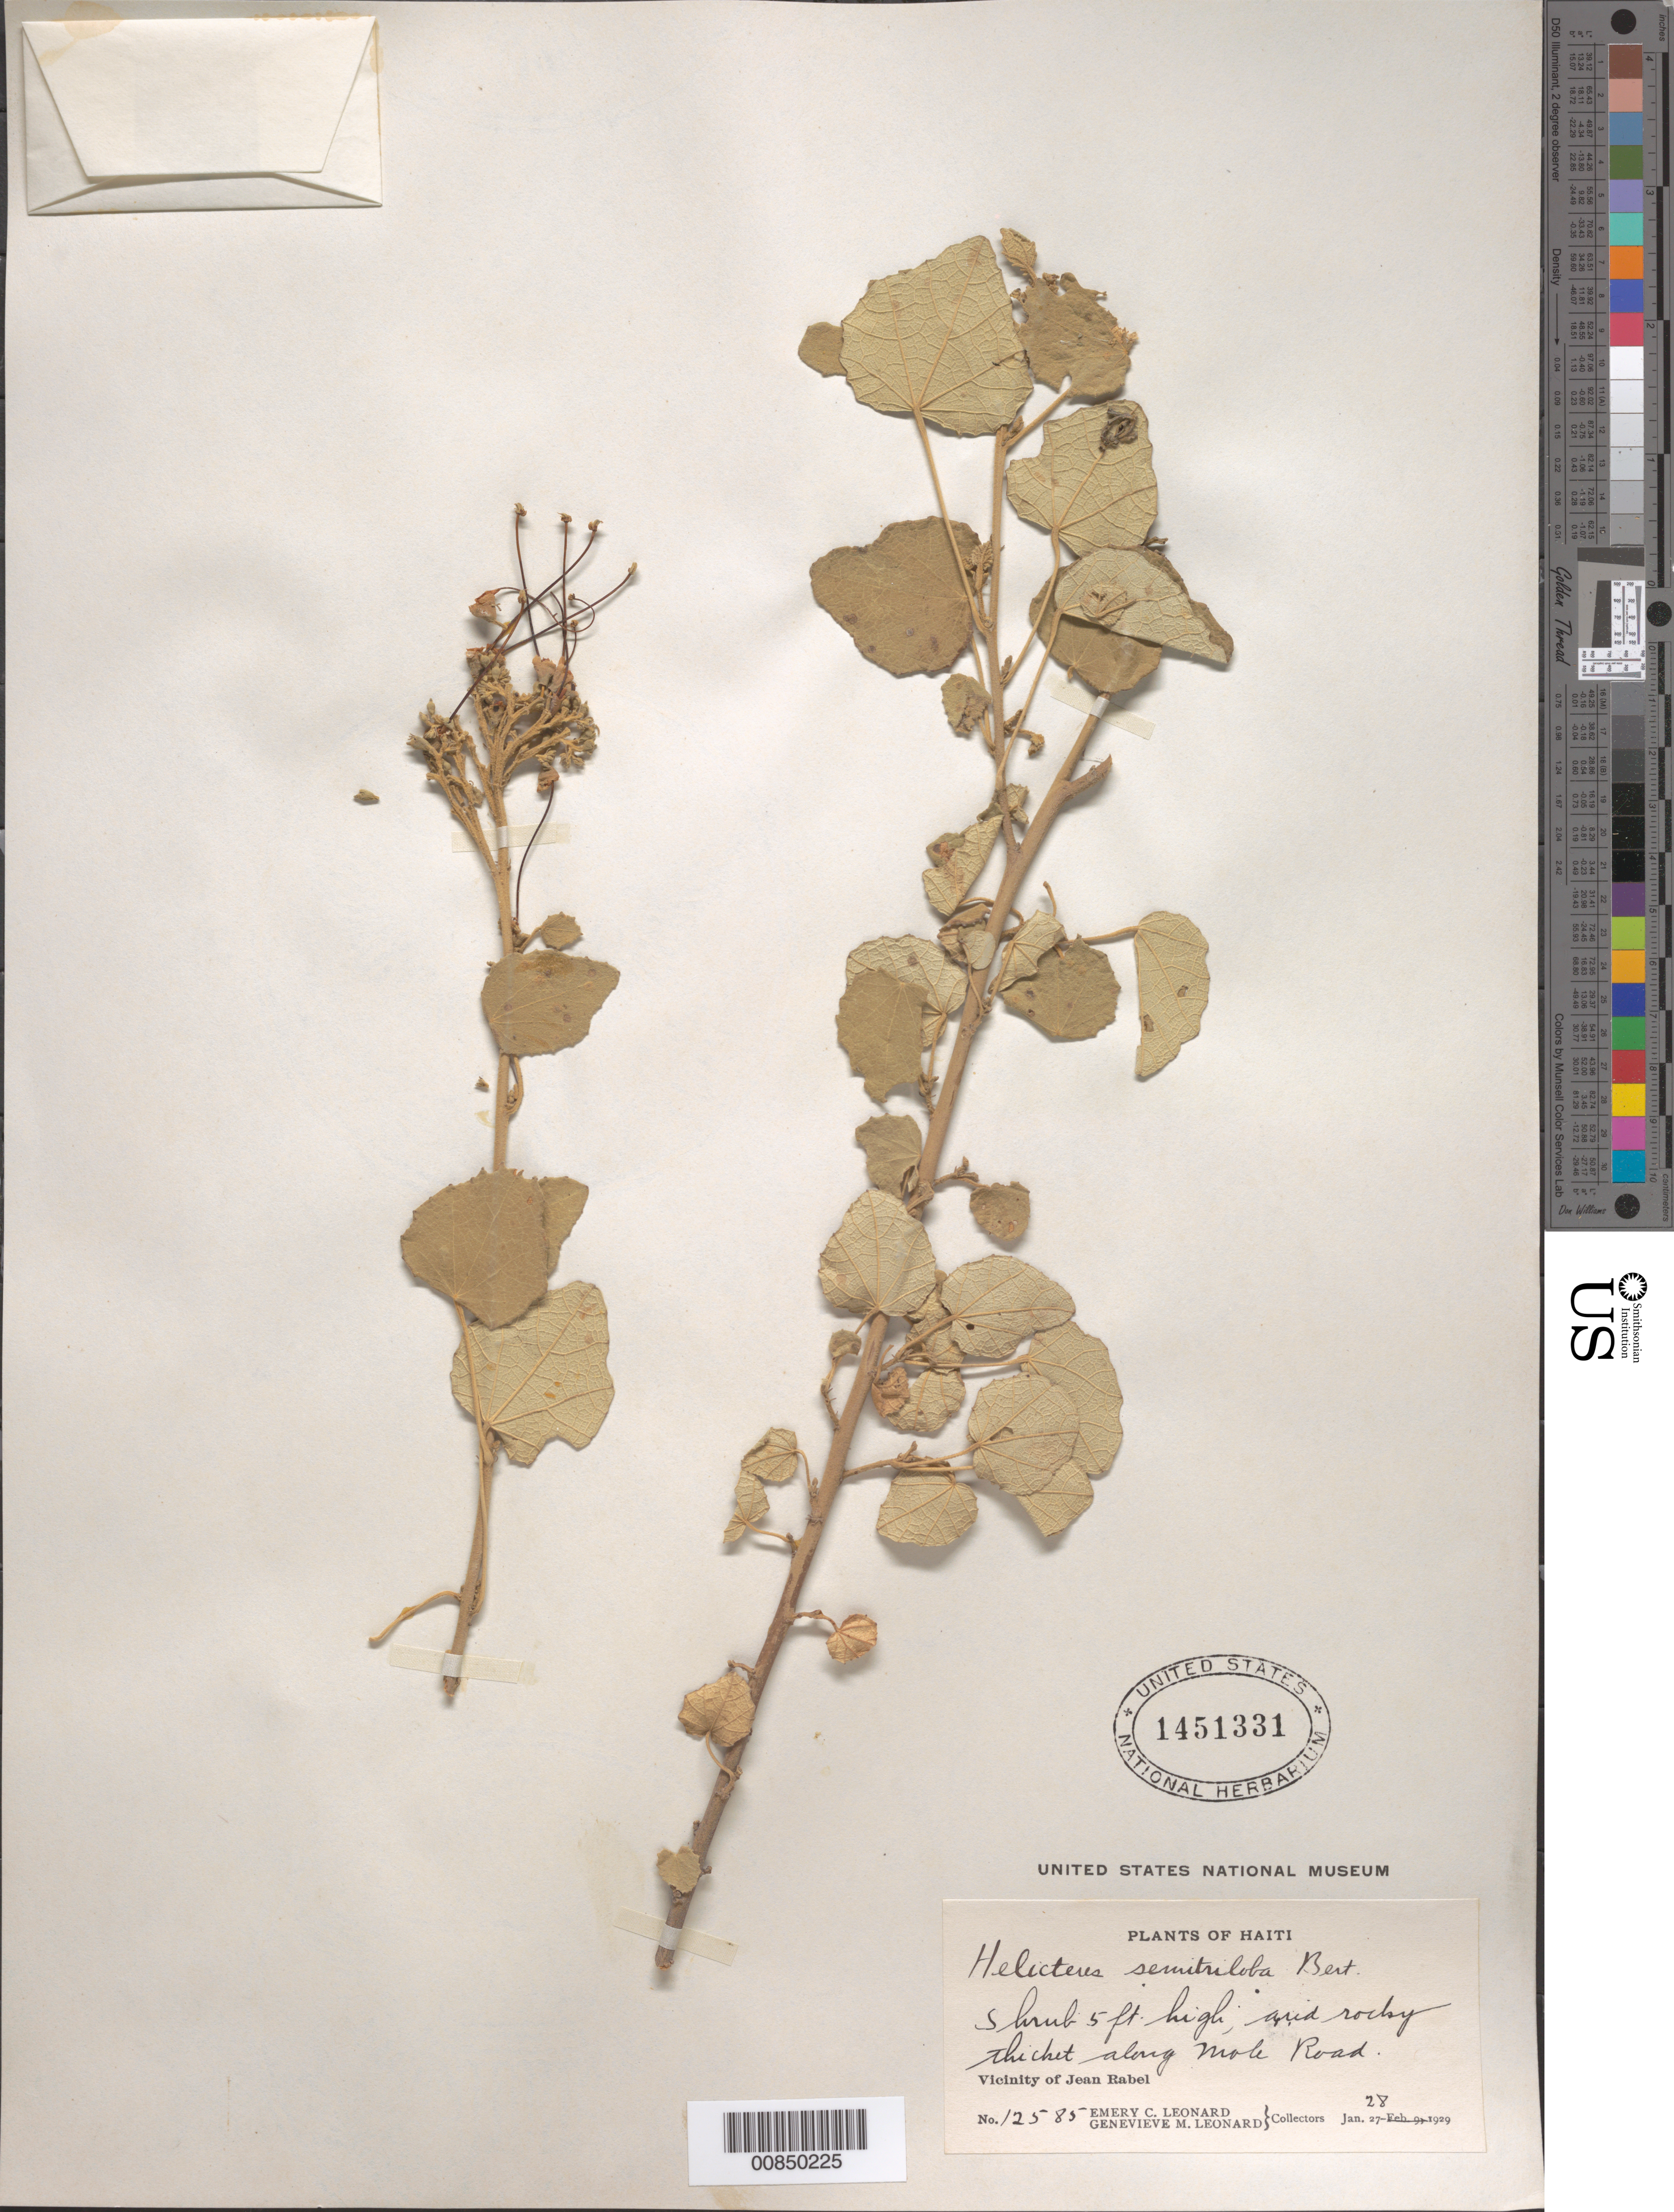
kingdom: Plantae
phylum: Tracheophyta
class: Magnoliopsida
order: Malvales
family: Malvaceae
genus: Helicteres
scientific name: Helicteres semitriloba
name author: Bertero ex DC.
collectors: E. C. Leonard & G. M. Leonard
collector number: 12585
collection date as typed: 28 Jan 1929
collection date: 1929-01-28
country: Haiti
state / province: Nord-Ouest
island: Hispaniola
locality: Vicinity of Jean Rabel, along Mole Road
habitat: Arid rocky thicket along road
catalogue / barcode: US 1451331